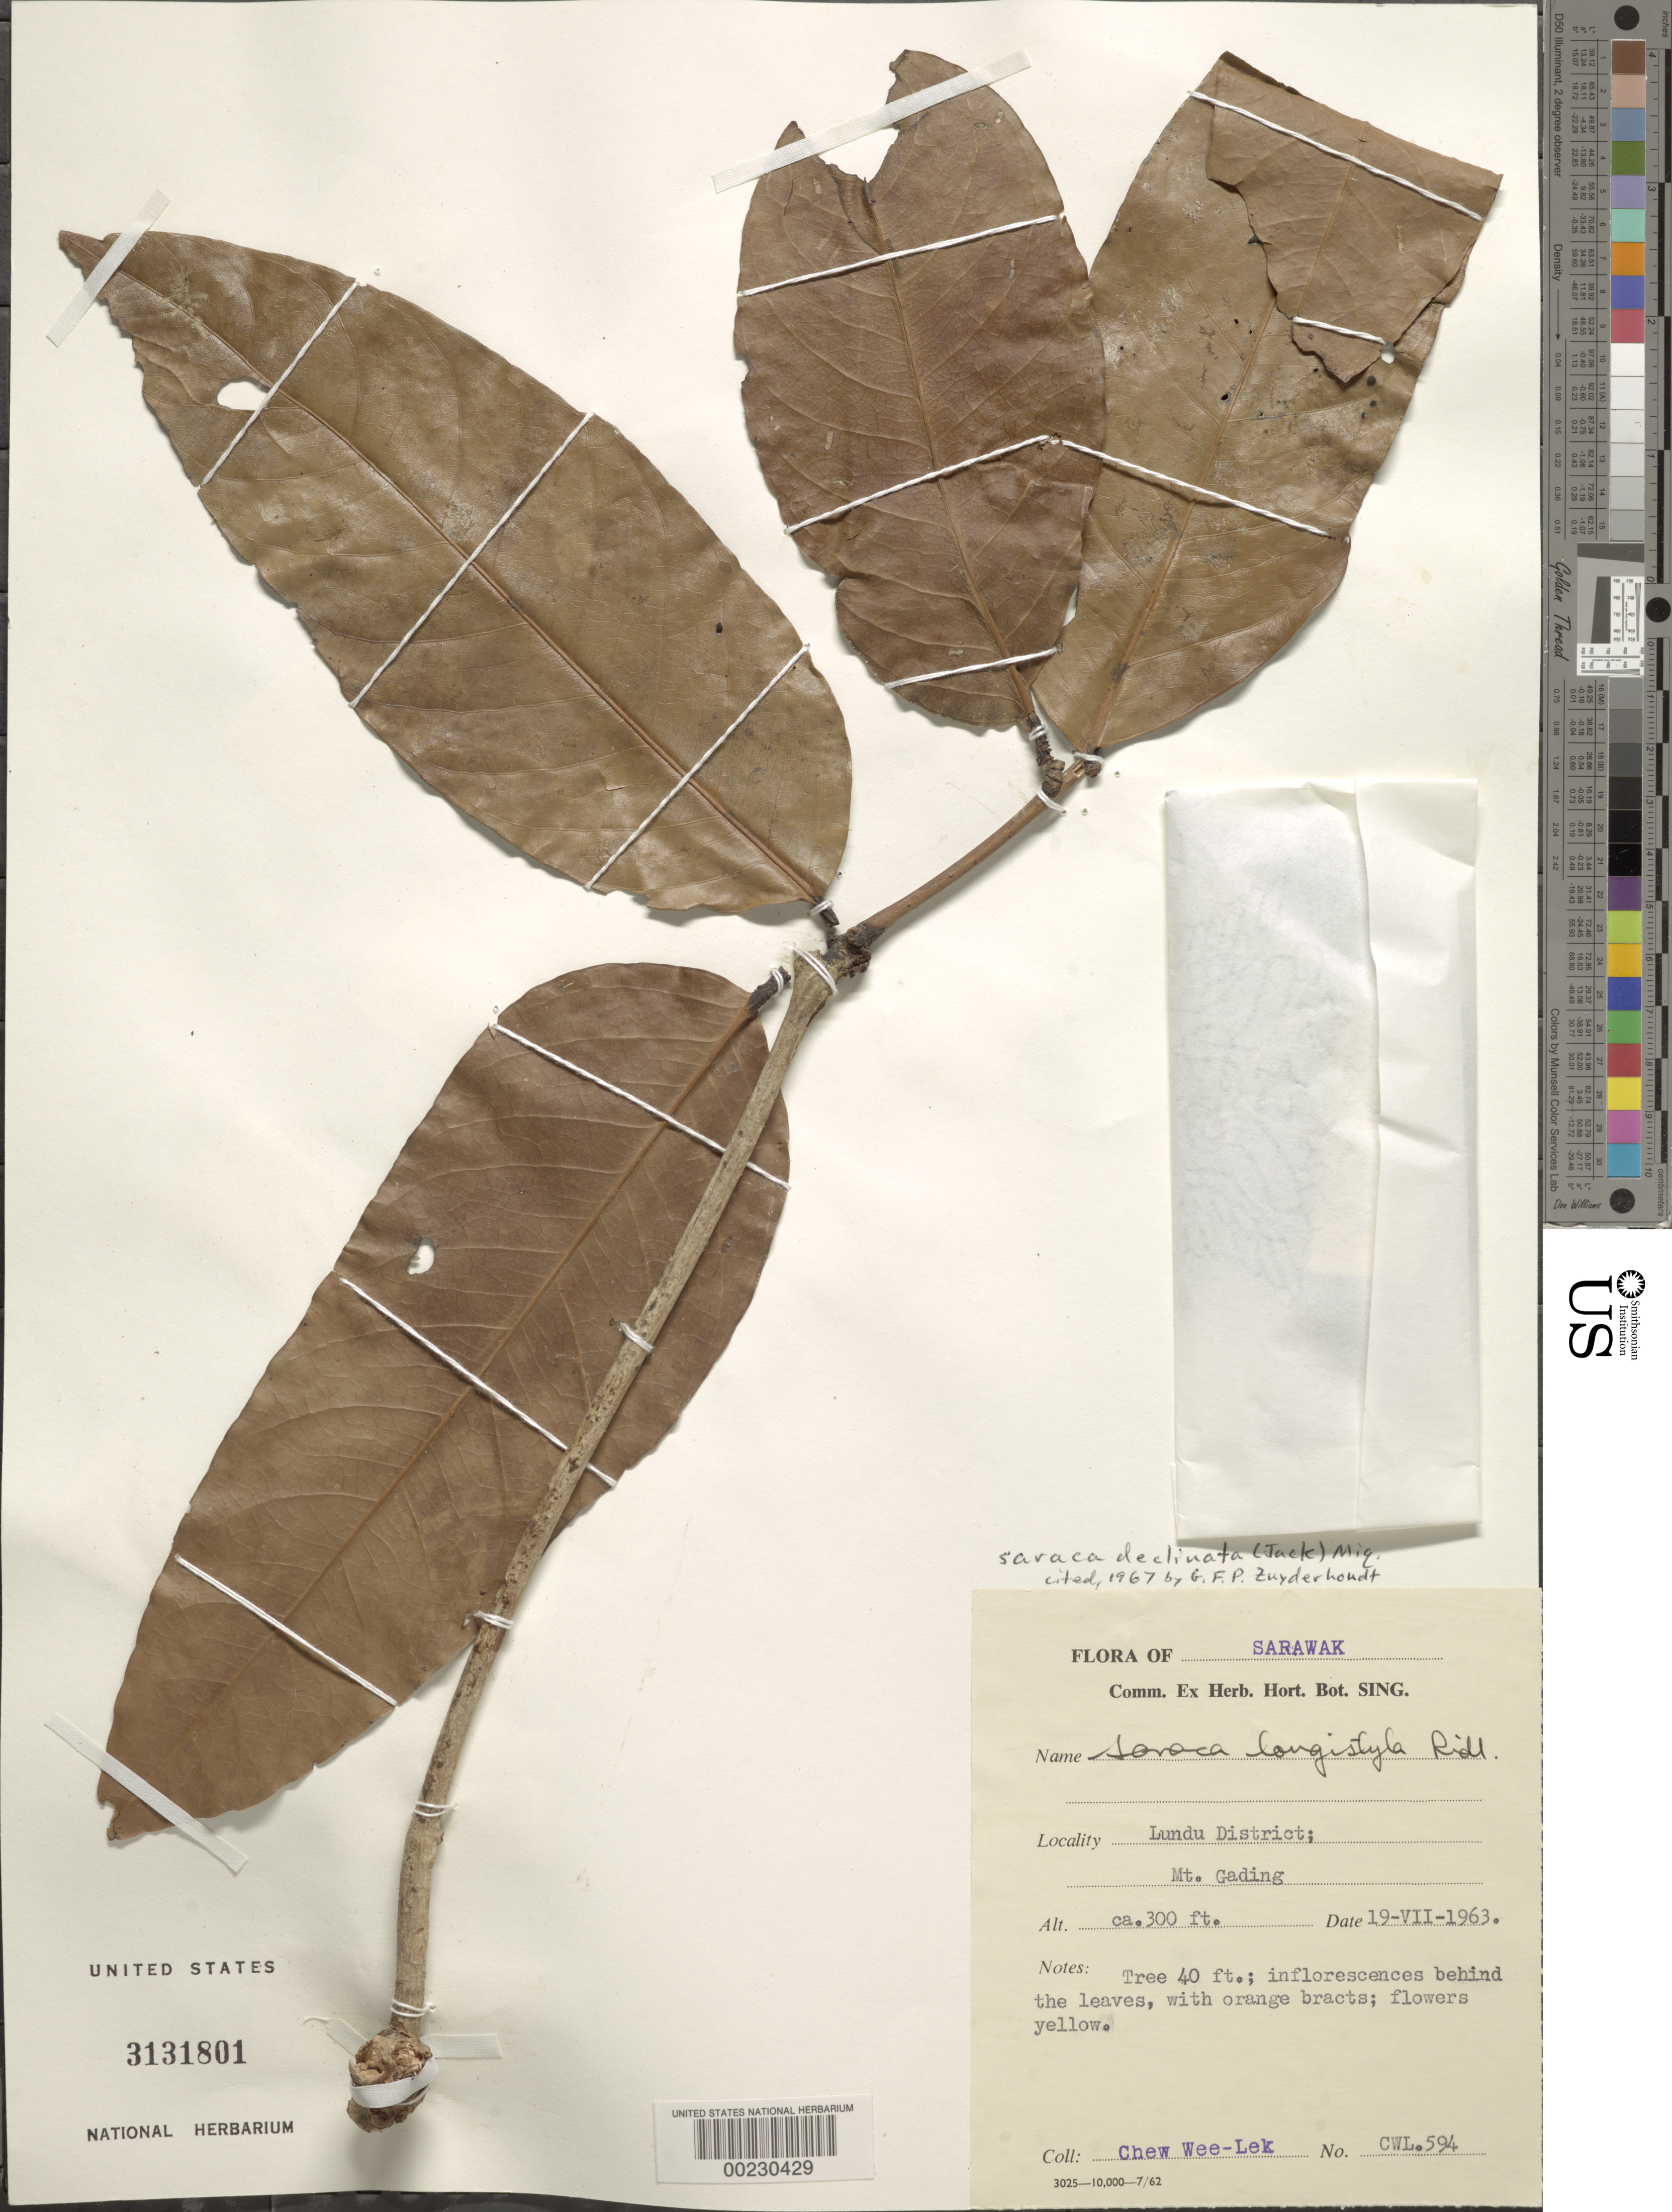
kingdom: Plantae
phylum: Tracheophyta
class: Magnoliopsida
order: Fabales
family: Fabaceae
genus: Saraca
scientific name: Saraca declinata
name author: (J.G. Jack) Miq.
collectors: W. Chew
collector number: Cwl.594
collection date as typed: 19 Jul 1963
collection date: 1963-07-19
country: Malaysia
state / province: Sarawak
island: Borneo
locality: Mt. gading; lundu dist.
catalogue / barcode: US 3131801